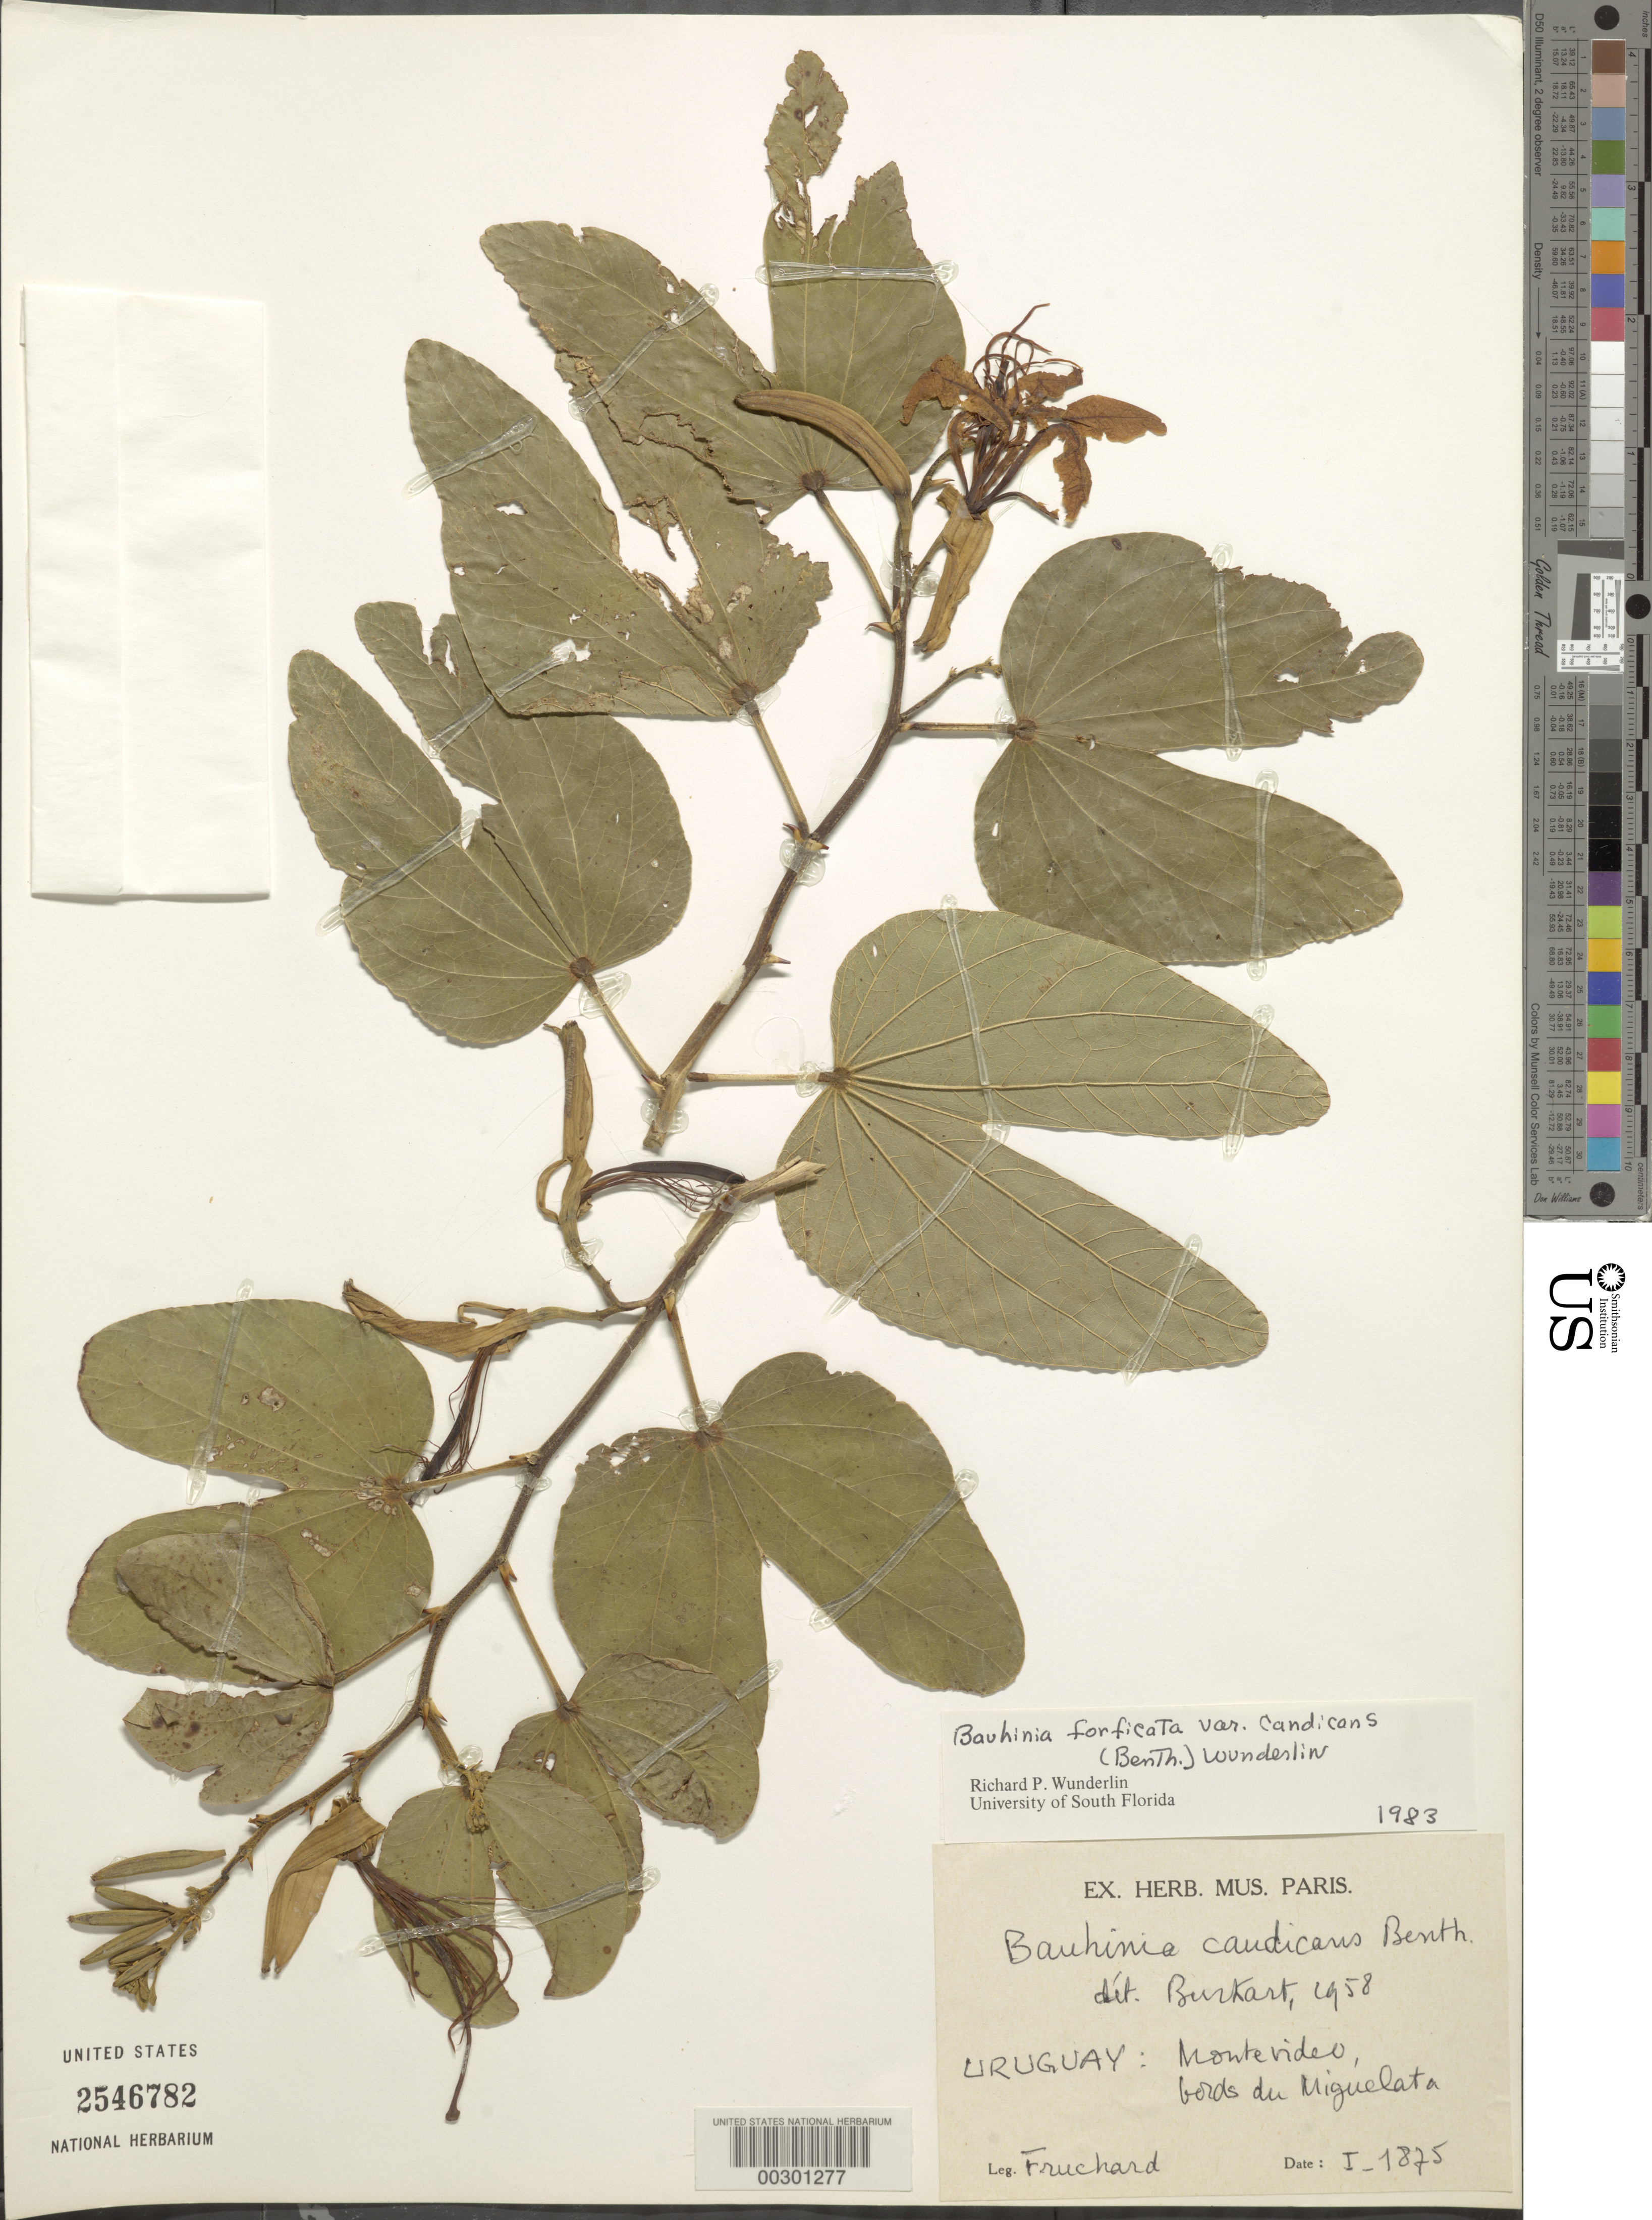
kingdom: Plantae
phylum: Tracheophyta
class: Magnoliopsida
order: Fabales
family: Fabaceae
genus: Bauhinia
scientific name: Bauhinia forficata subsp. pruinosa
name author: (Vogel) Fortunato & Wunderlin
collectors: -. Fruchard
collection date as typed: Jan 1875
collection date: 1875-01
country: Uruguay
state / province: Montevideo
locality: Edge of miguelata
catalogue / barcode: US 2546782